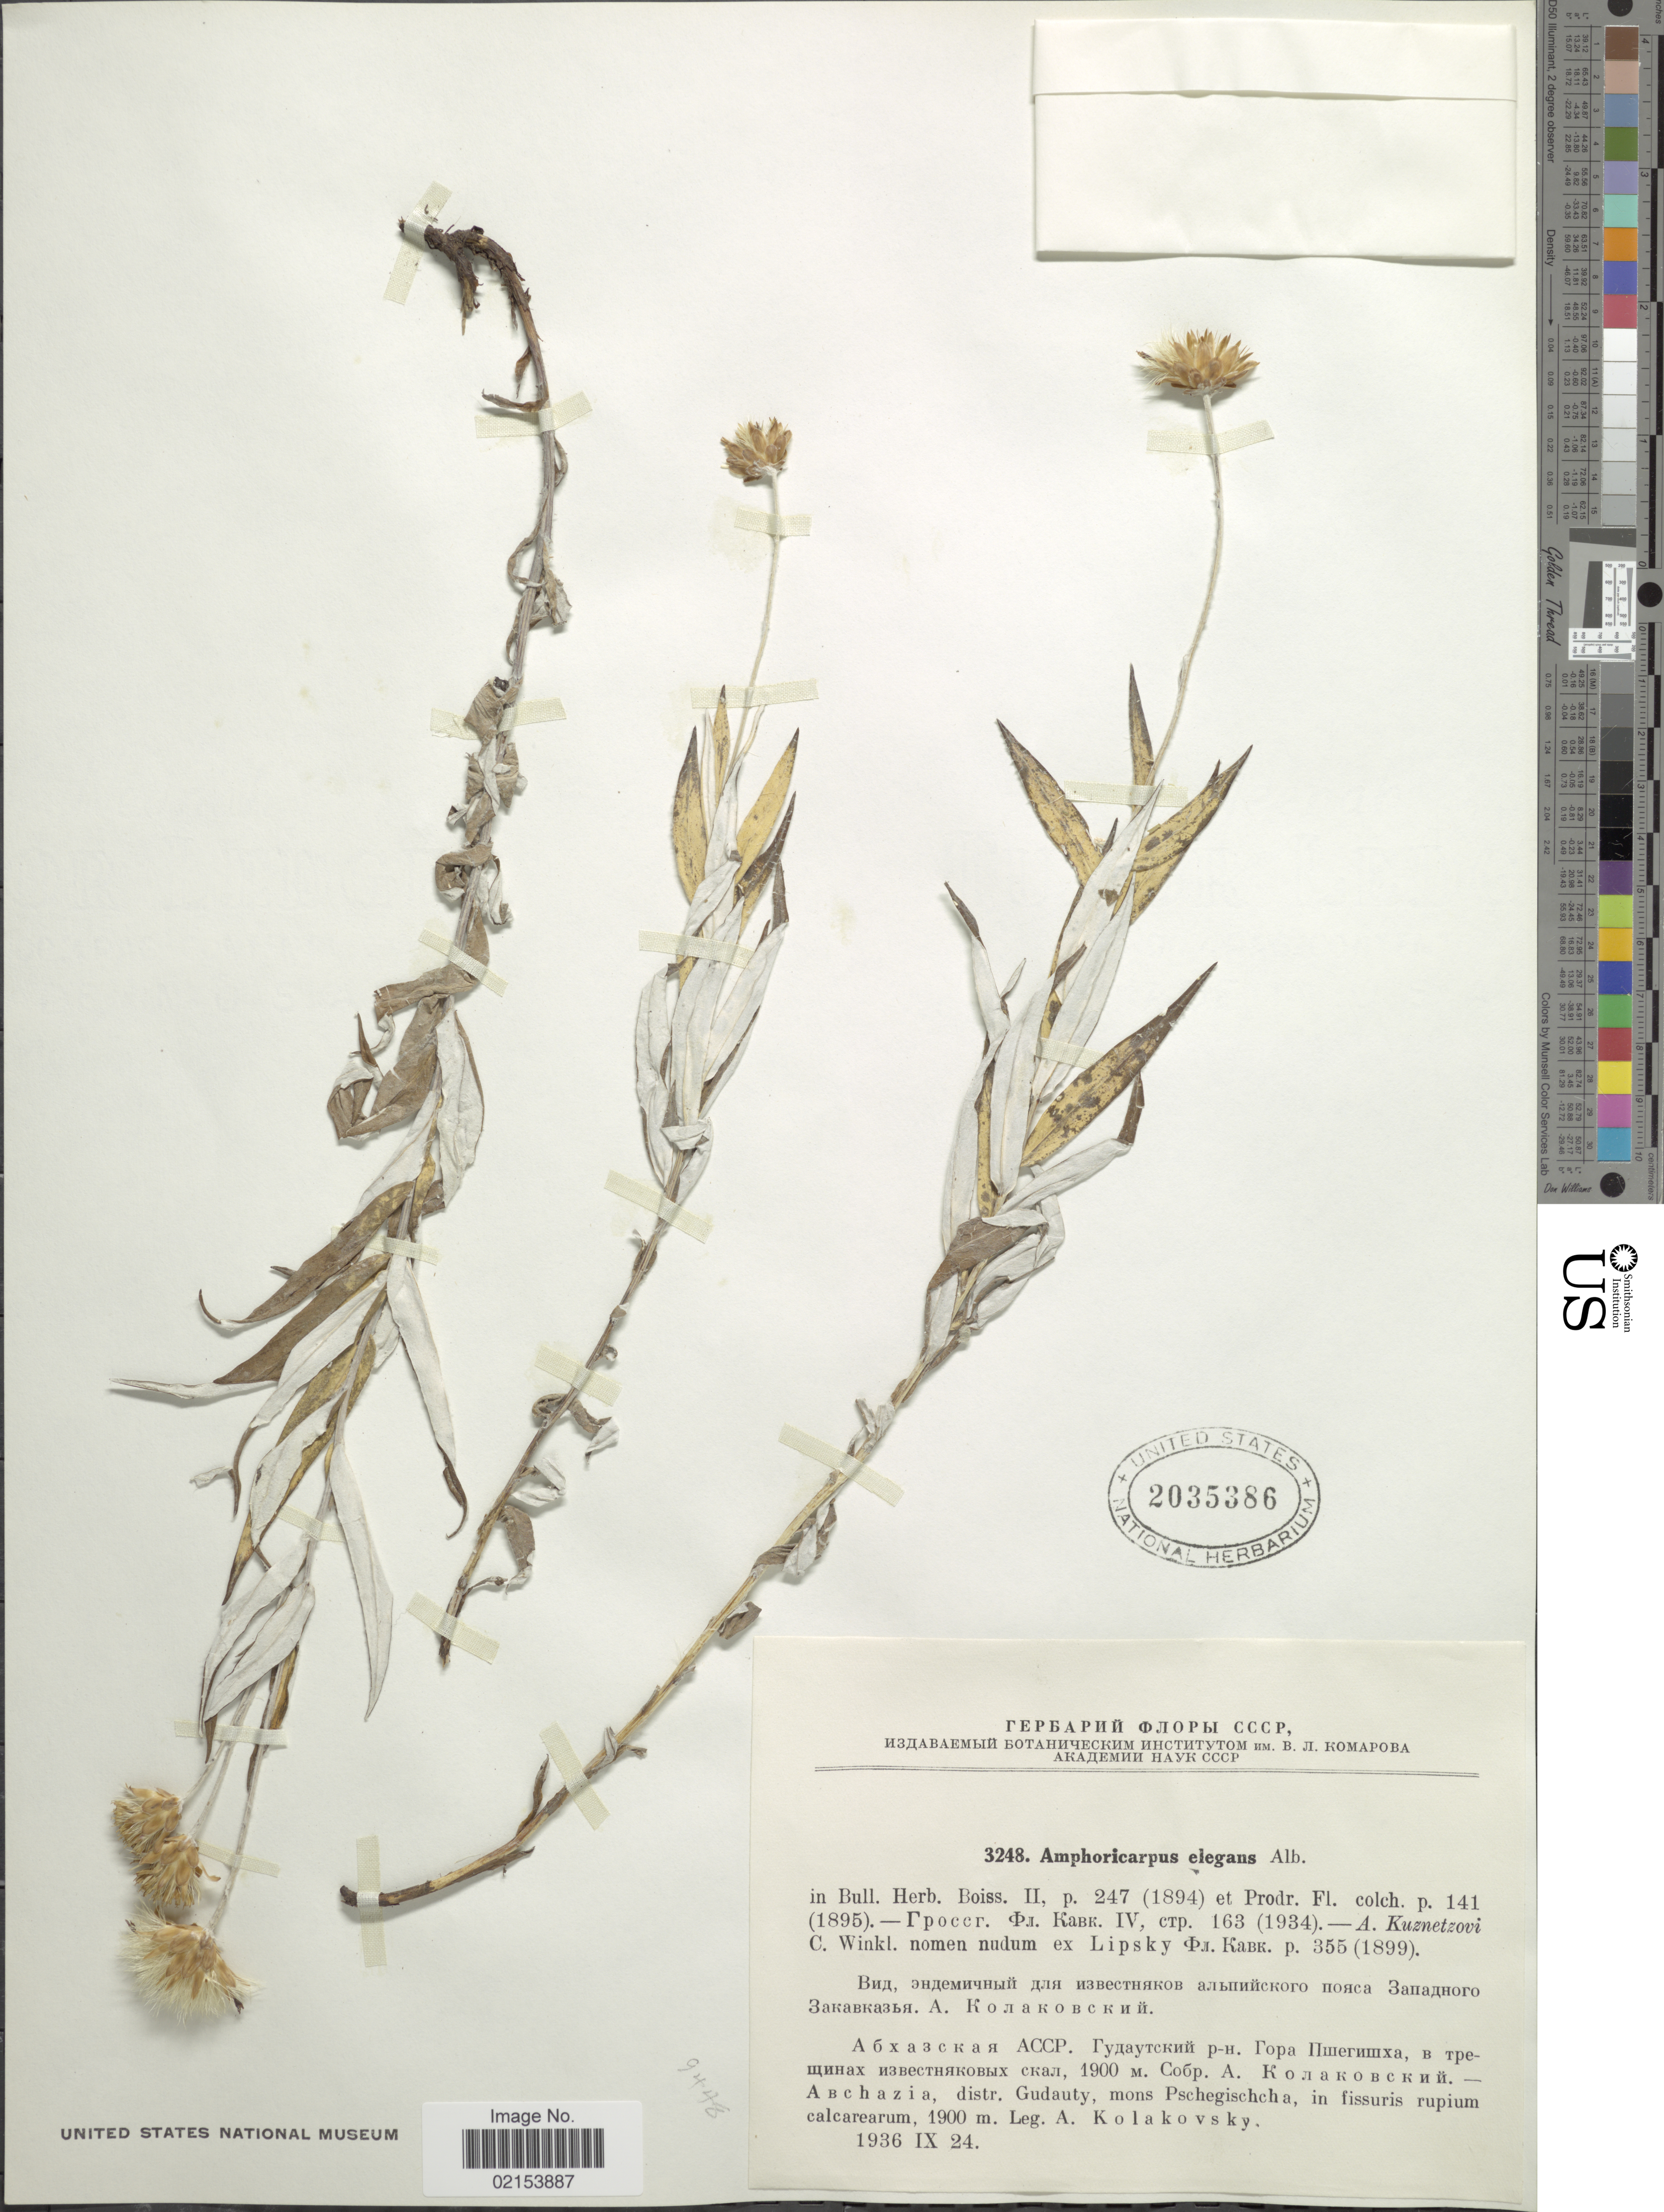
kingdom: Plantae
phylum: Tracheophyta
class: Magnoliopsida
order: Asterales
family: Asteraceae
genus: Amphoricarpos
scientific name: Amphoricarpos elegans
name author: Albov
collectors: A. Kolakovsky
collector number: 3248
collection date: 1936-09-24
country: Georgia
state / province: Abkhazia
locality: Abchazia, disr. Gudauty, mons Pschegischcha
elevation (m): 1900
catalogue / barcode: US 2035386